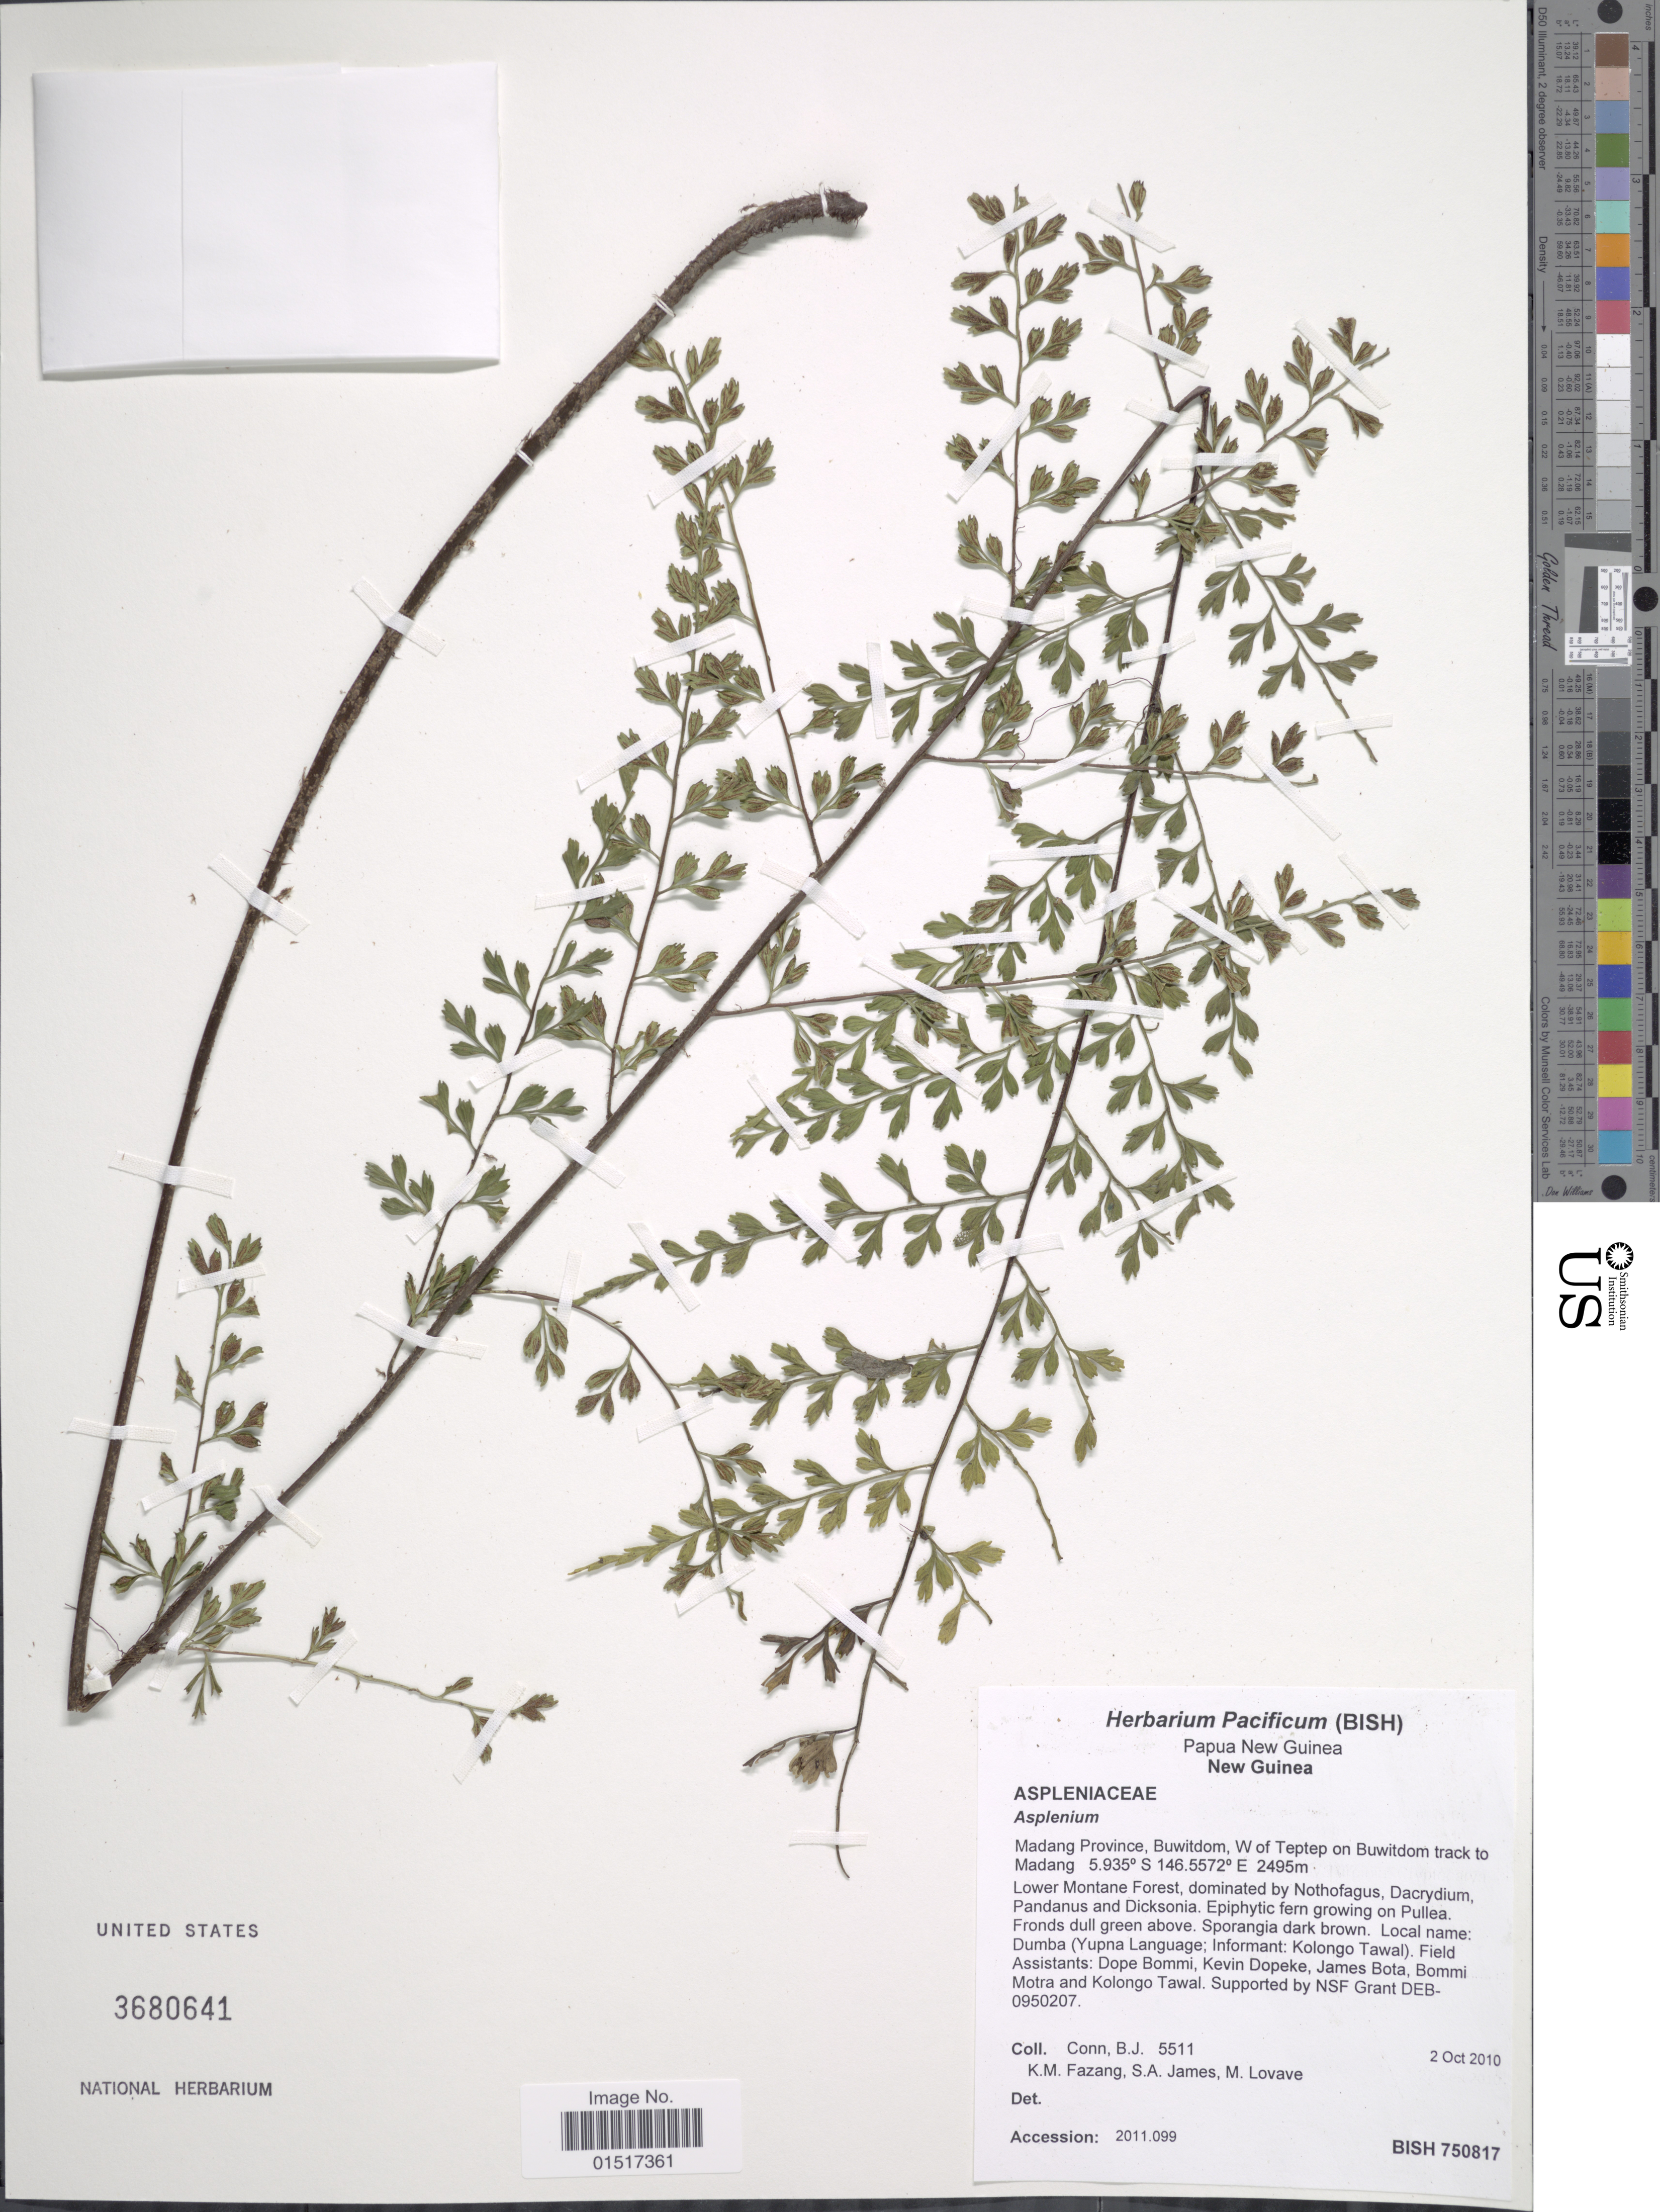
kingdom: Plantae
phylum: Tracheophyta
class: Polypodiopsida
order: Polypodiales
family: Aspleniaceae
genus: Asplenium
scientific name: Asplenium sp.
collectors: B. Conn, K. Fazang, S. James & M. Lovave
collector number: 5511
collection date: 2010-10-02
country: Papua New Guinea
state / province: Madang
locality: New Guinea. Buwitdom, W of Teptep on Buwitdom track to Madang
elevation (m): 2495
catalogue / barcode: US 3680641